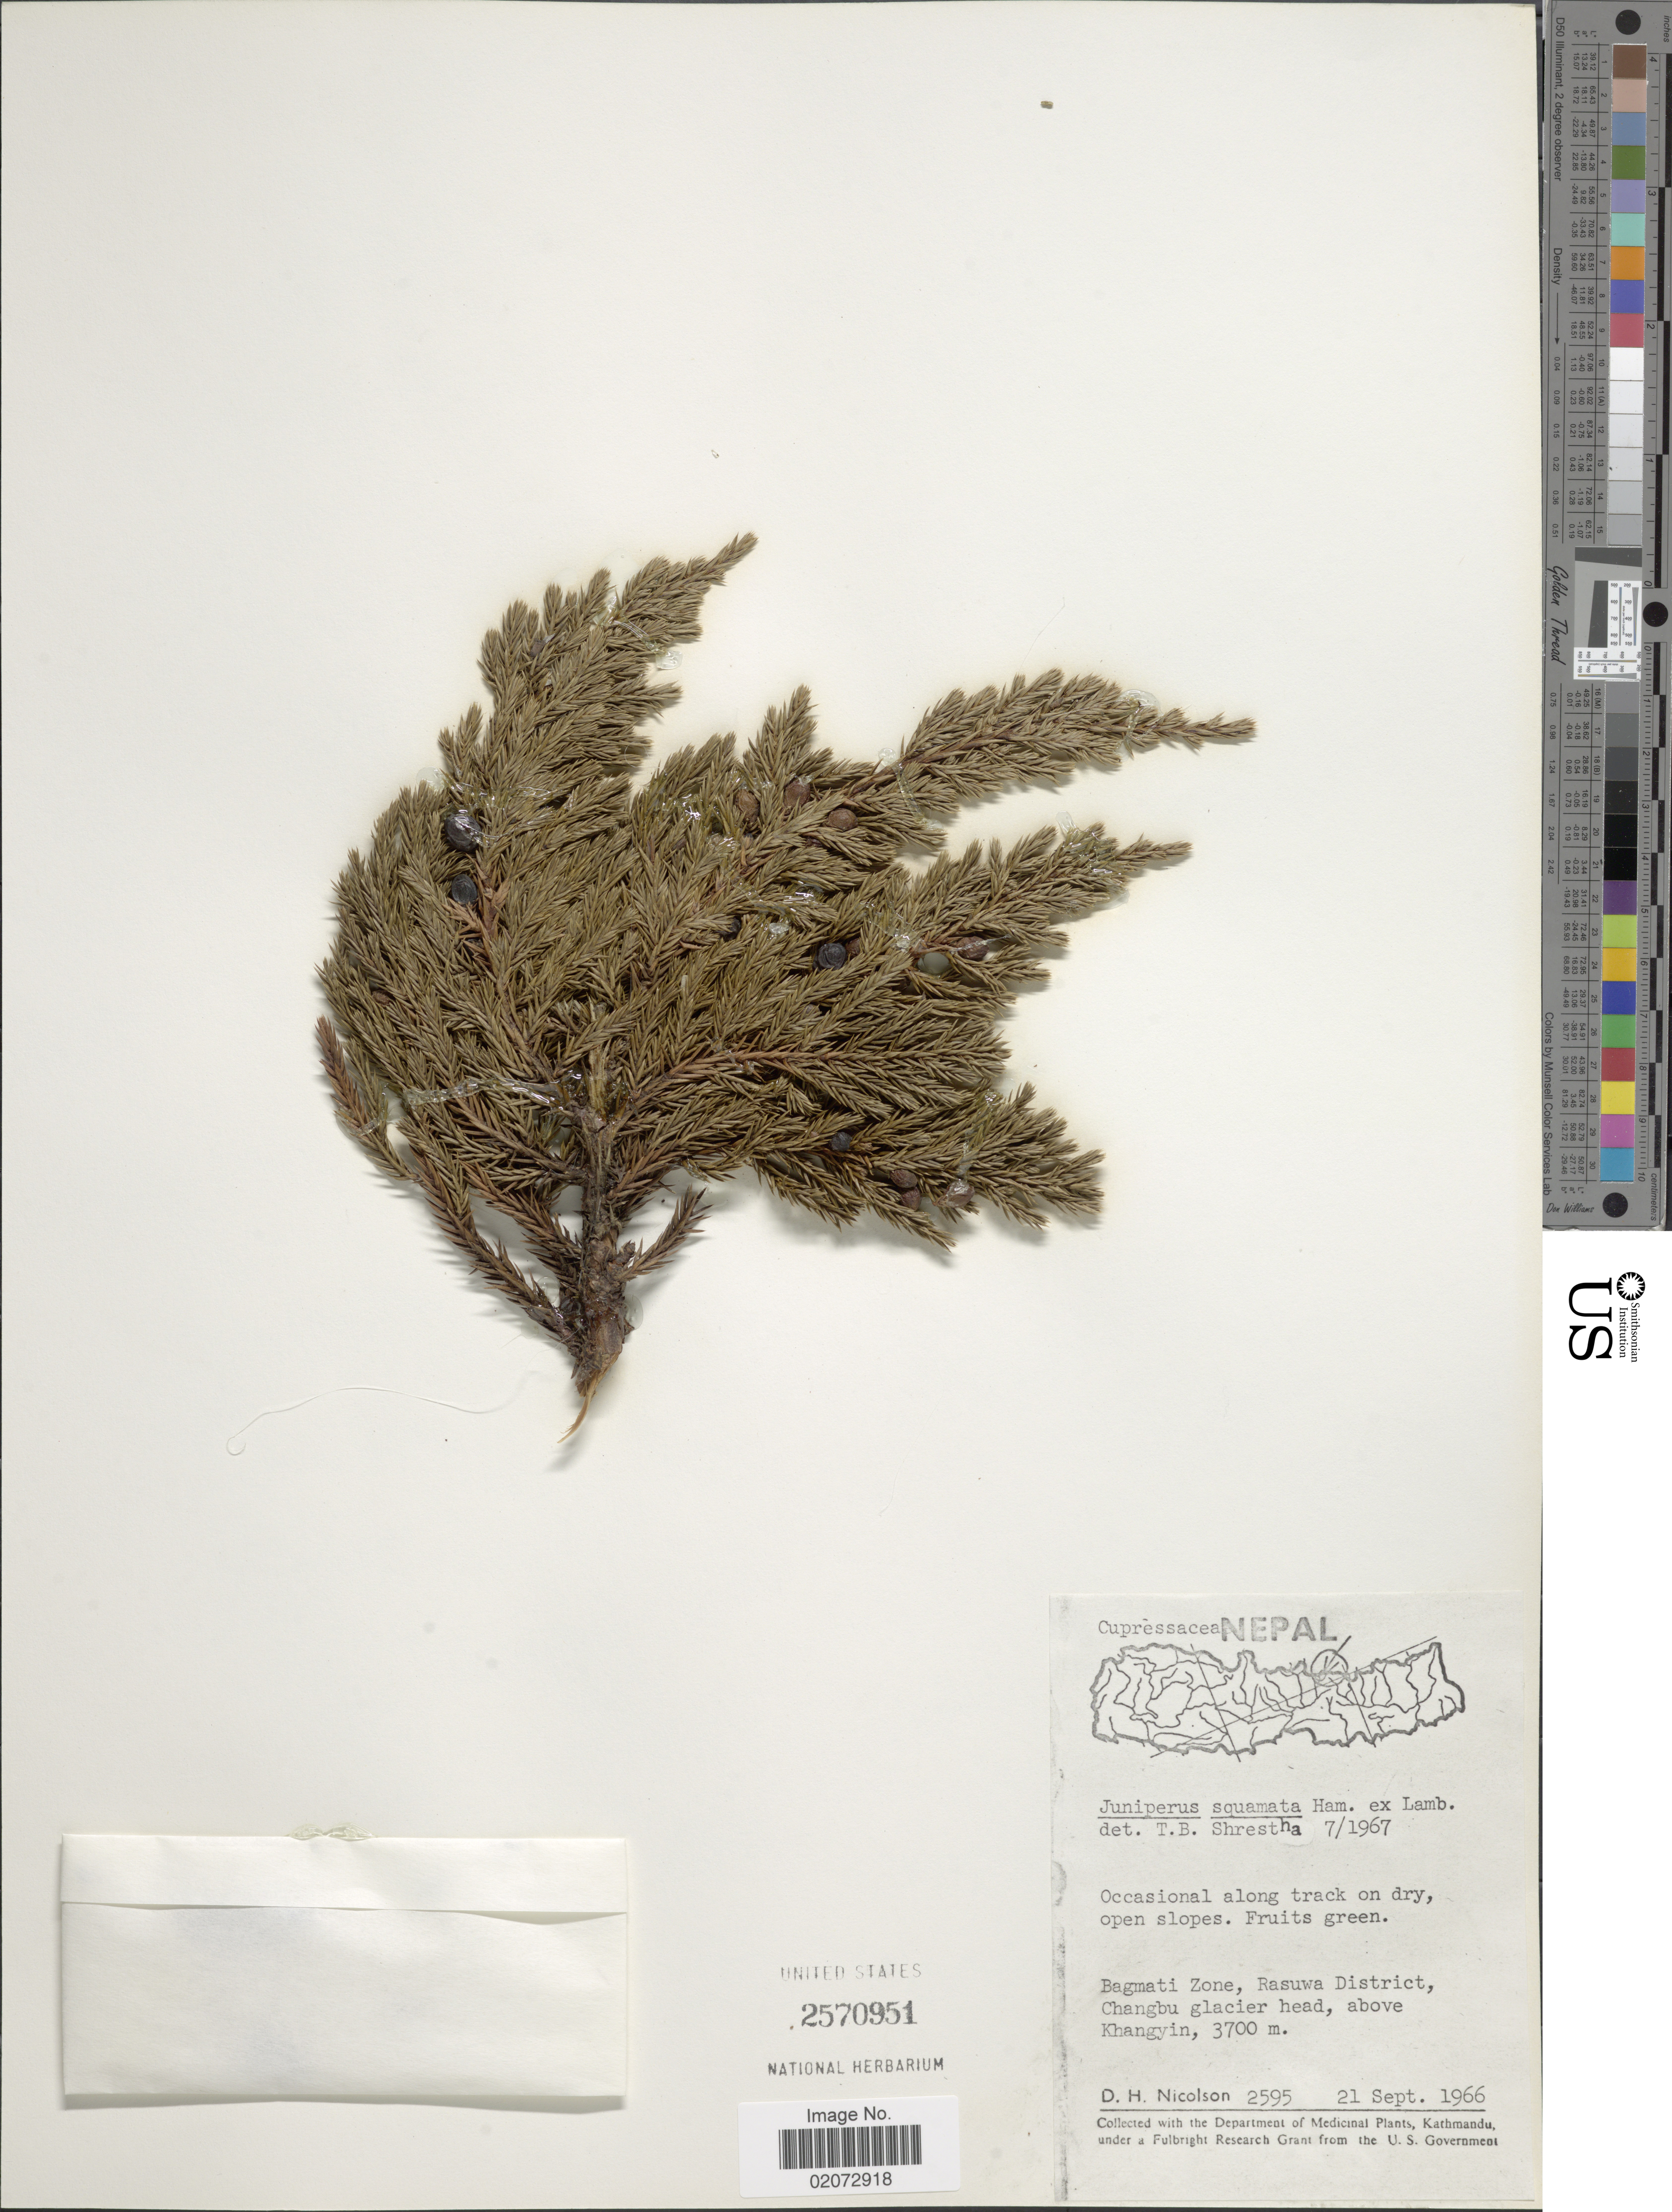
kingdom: Plantae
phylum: Tracheophyta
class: Pinopsida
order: Pinales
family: Cupressaceae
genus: Juniperus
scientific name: Juniperus squamata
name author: Buch.-Ham. ex D. Don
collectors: D. H. Nicolson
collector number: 2595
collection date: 1966-09-21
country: Nepal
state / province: Bagmati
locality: Bagmati Zone, Rasuwa District, Changbu glacier head, above Khangyin.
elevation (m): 3700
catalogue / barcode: US 2570951